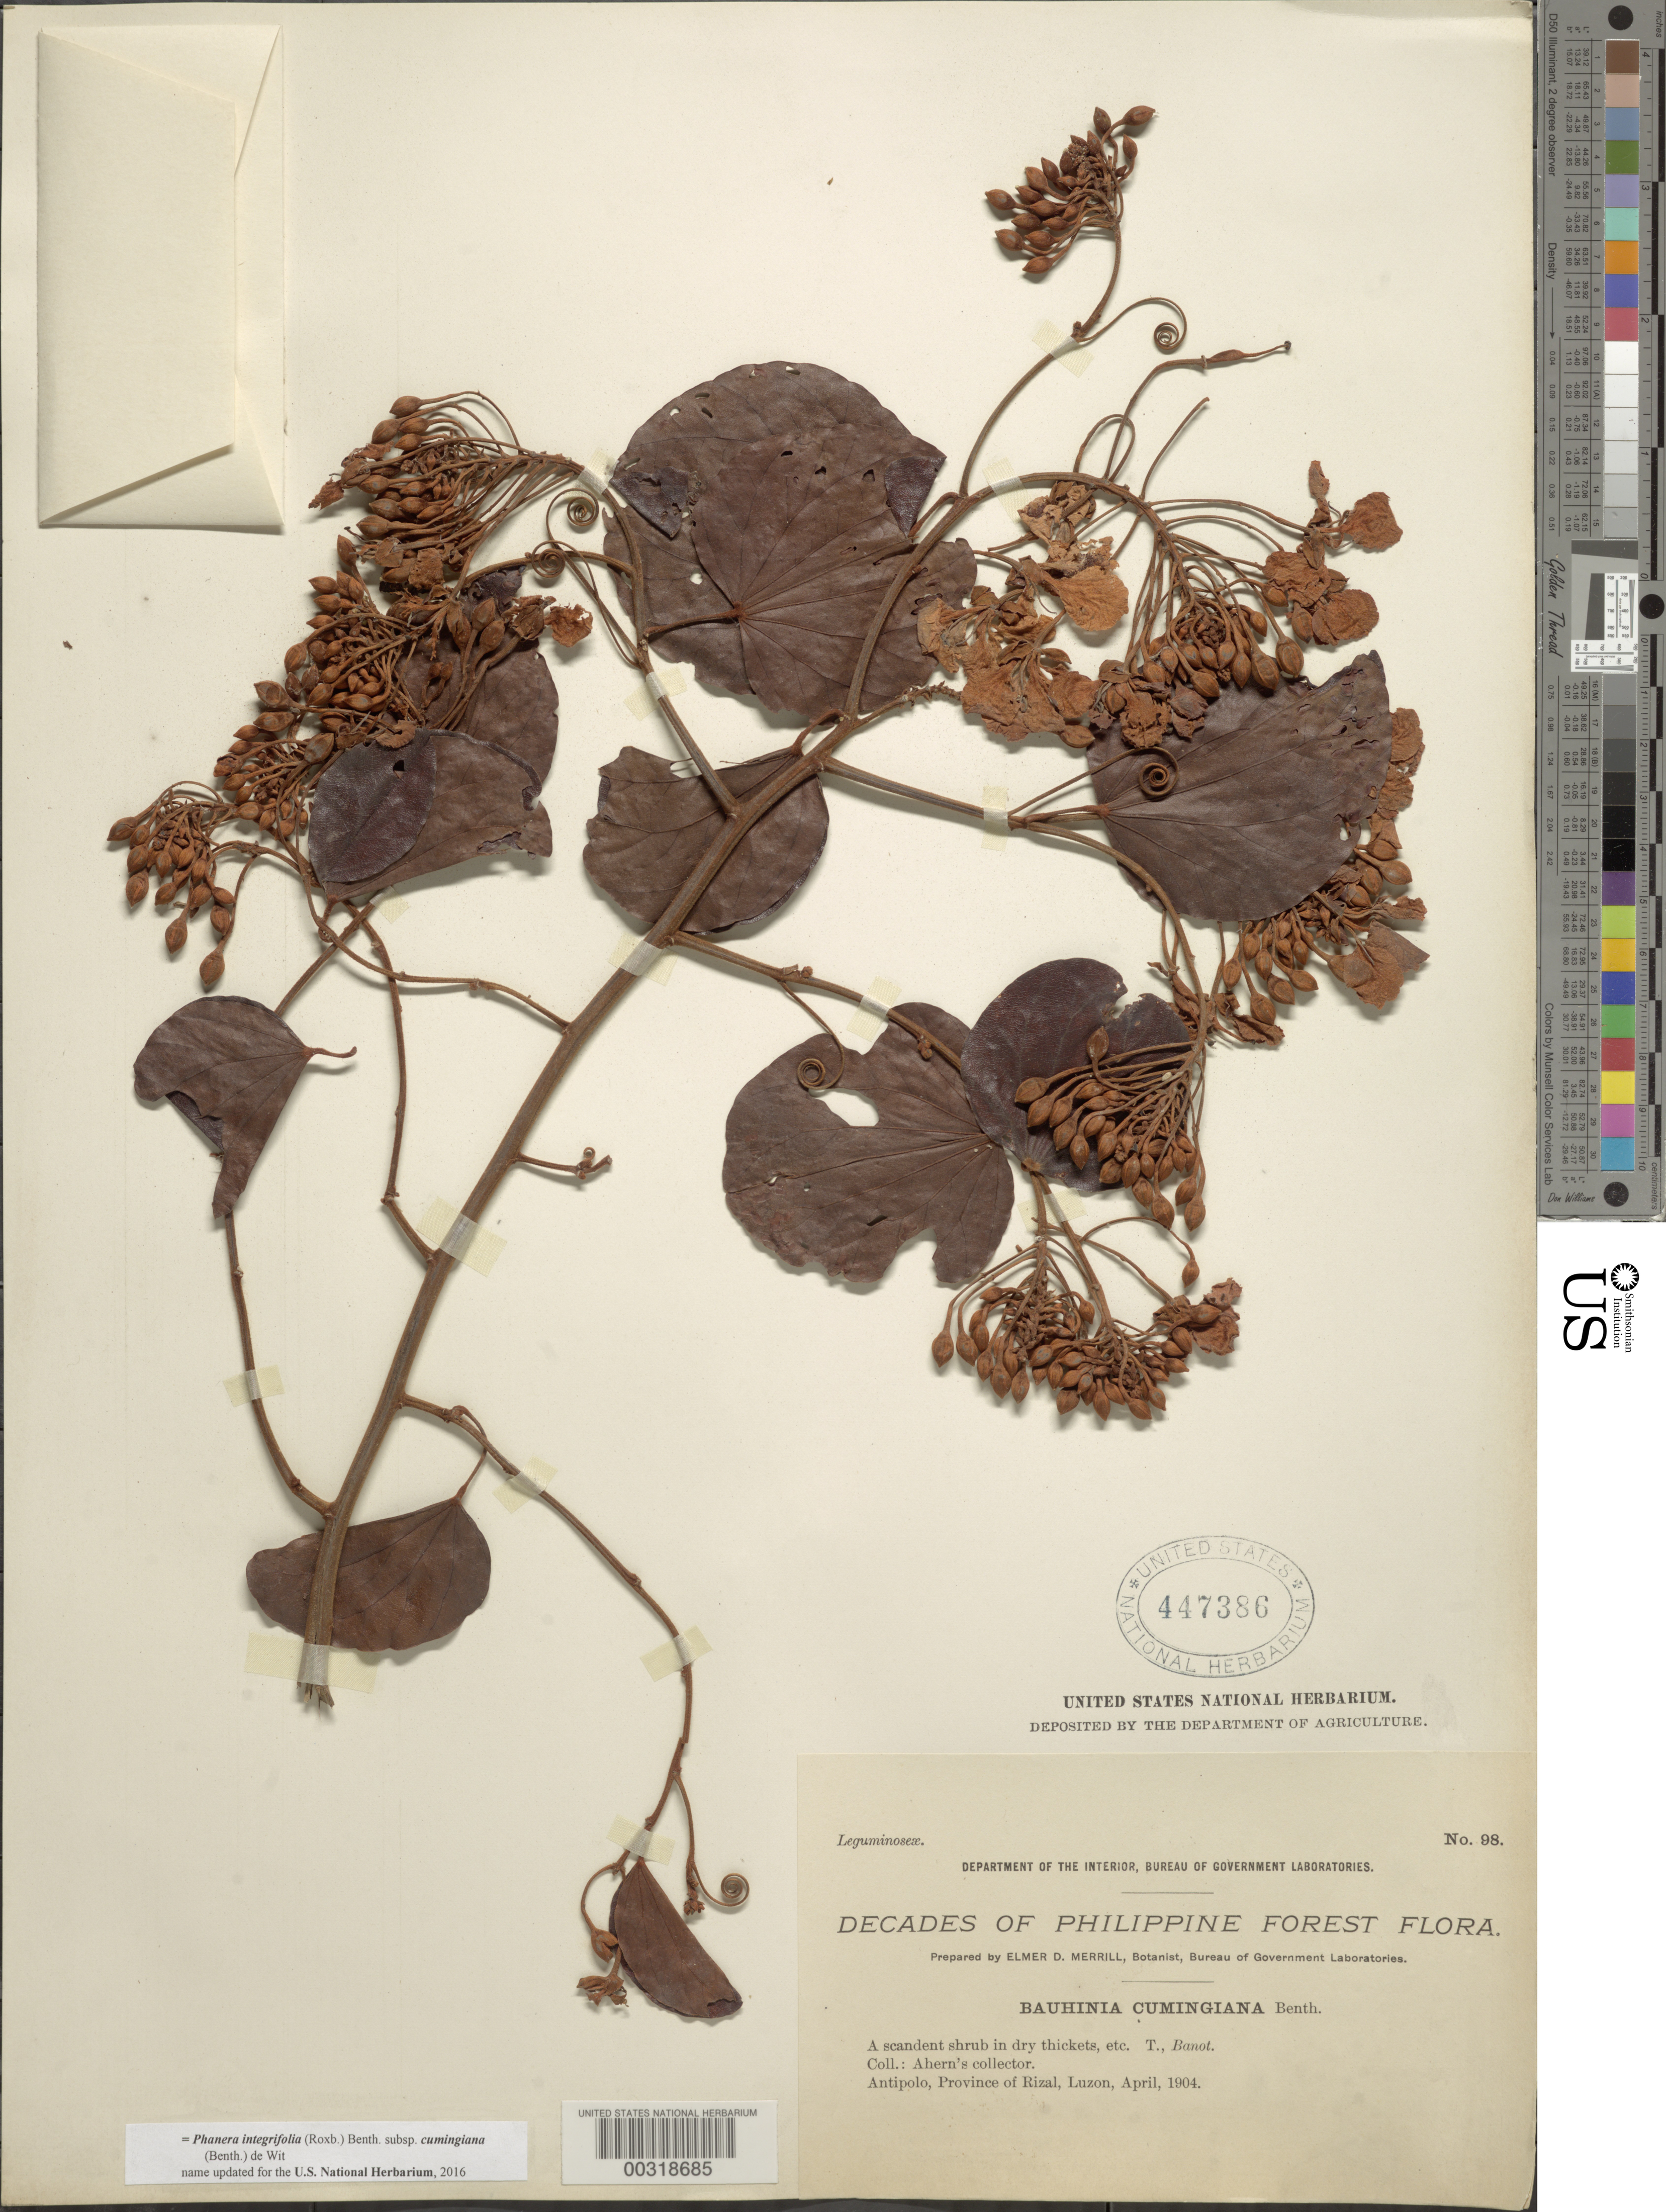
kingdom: Plantae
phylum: Tracheophyta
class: Magnoliopsida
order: Fabales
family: Fabaceae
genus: Phanera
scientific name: Phanera integrifolia subsp. cumingiana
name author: (Benth.) de Wit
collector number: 98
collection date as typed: Apr 1904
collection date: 1904-04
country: Philippines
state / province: Calabarzon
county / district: Rizal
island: Luzon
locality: Antipolo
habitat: Dry thickets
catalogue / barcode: US 447386